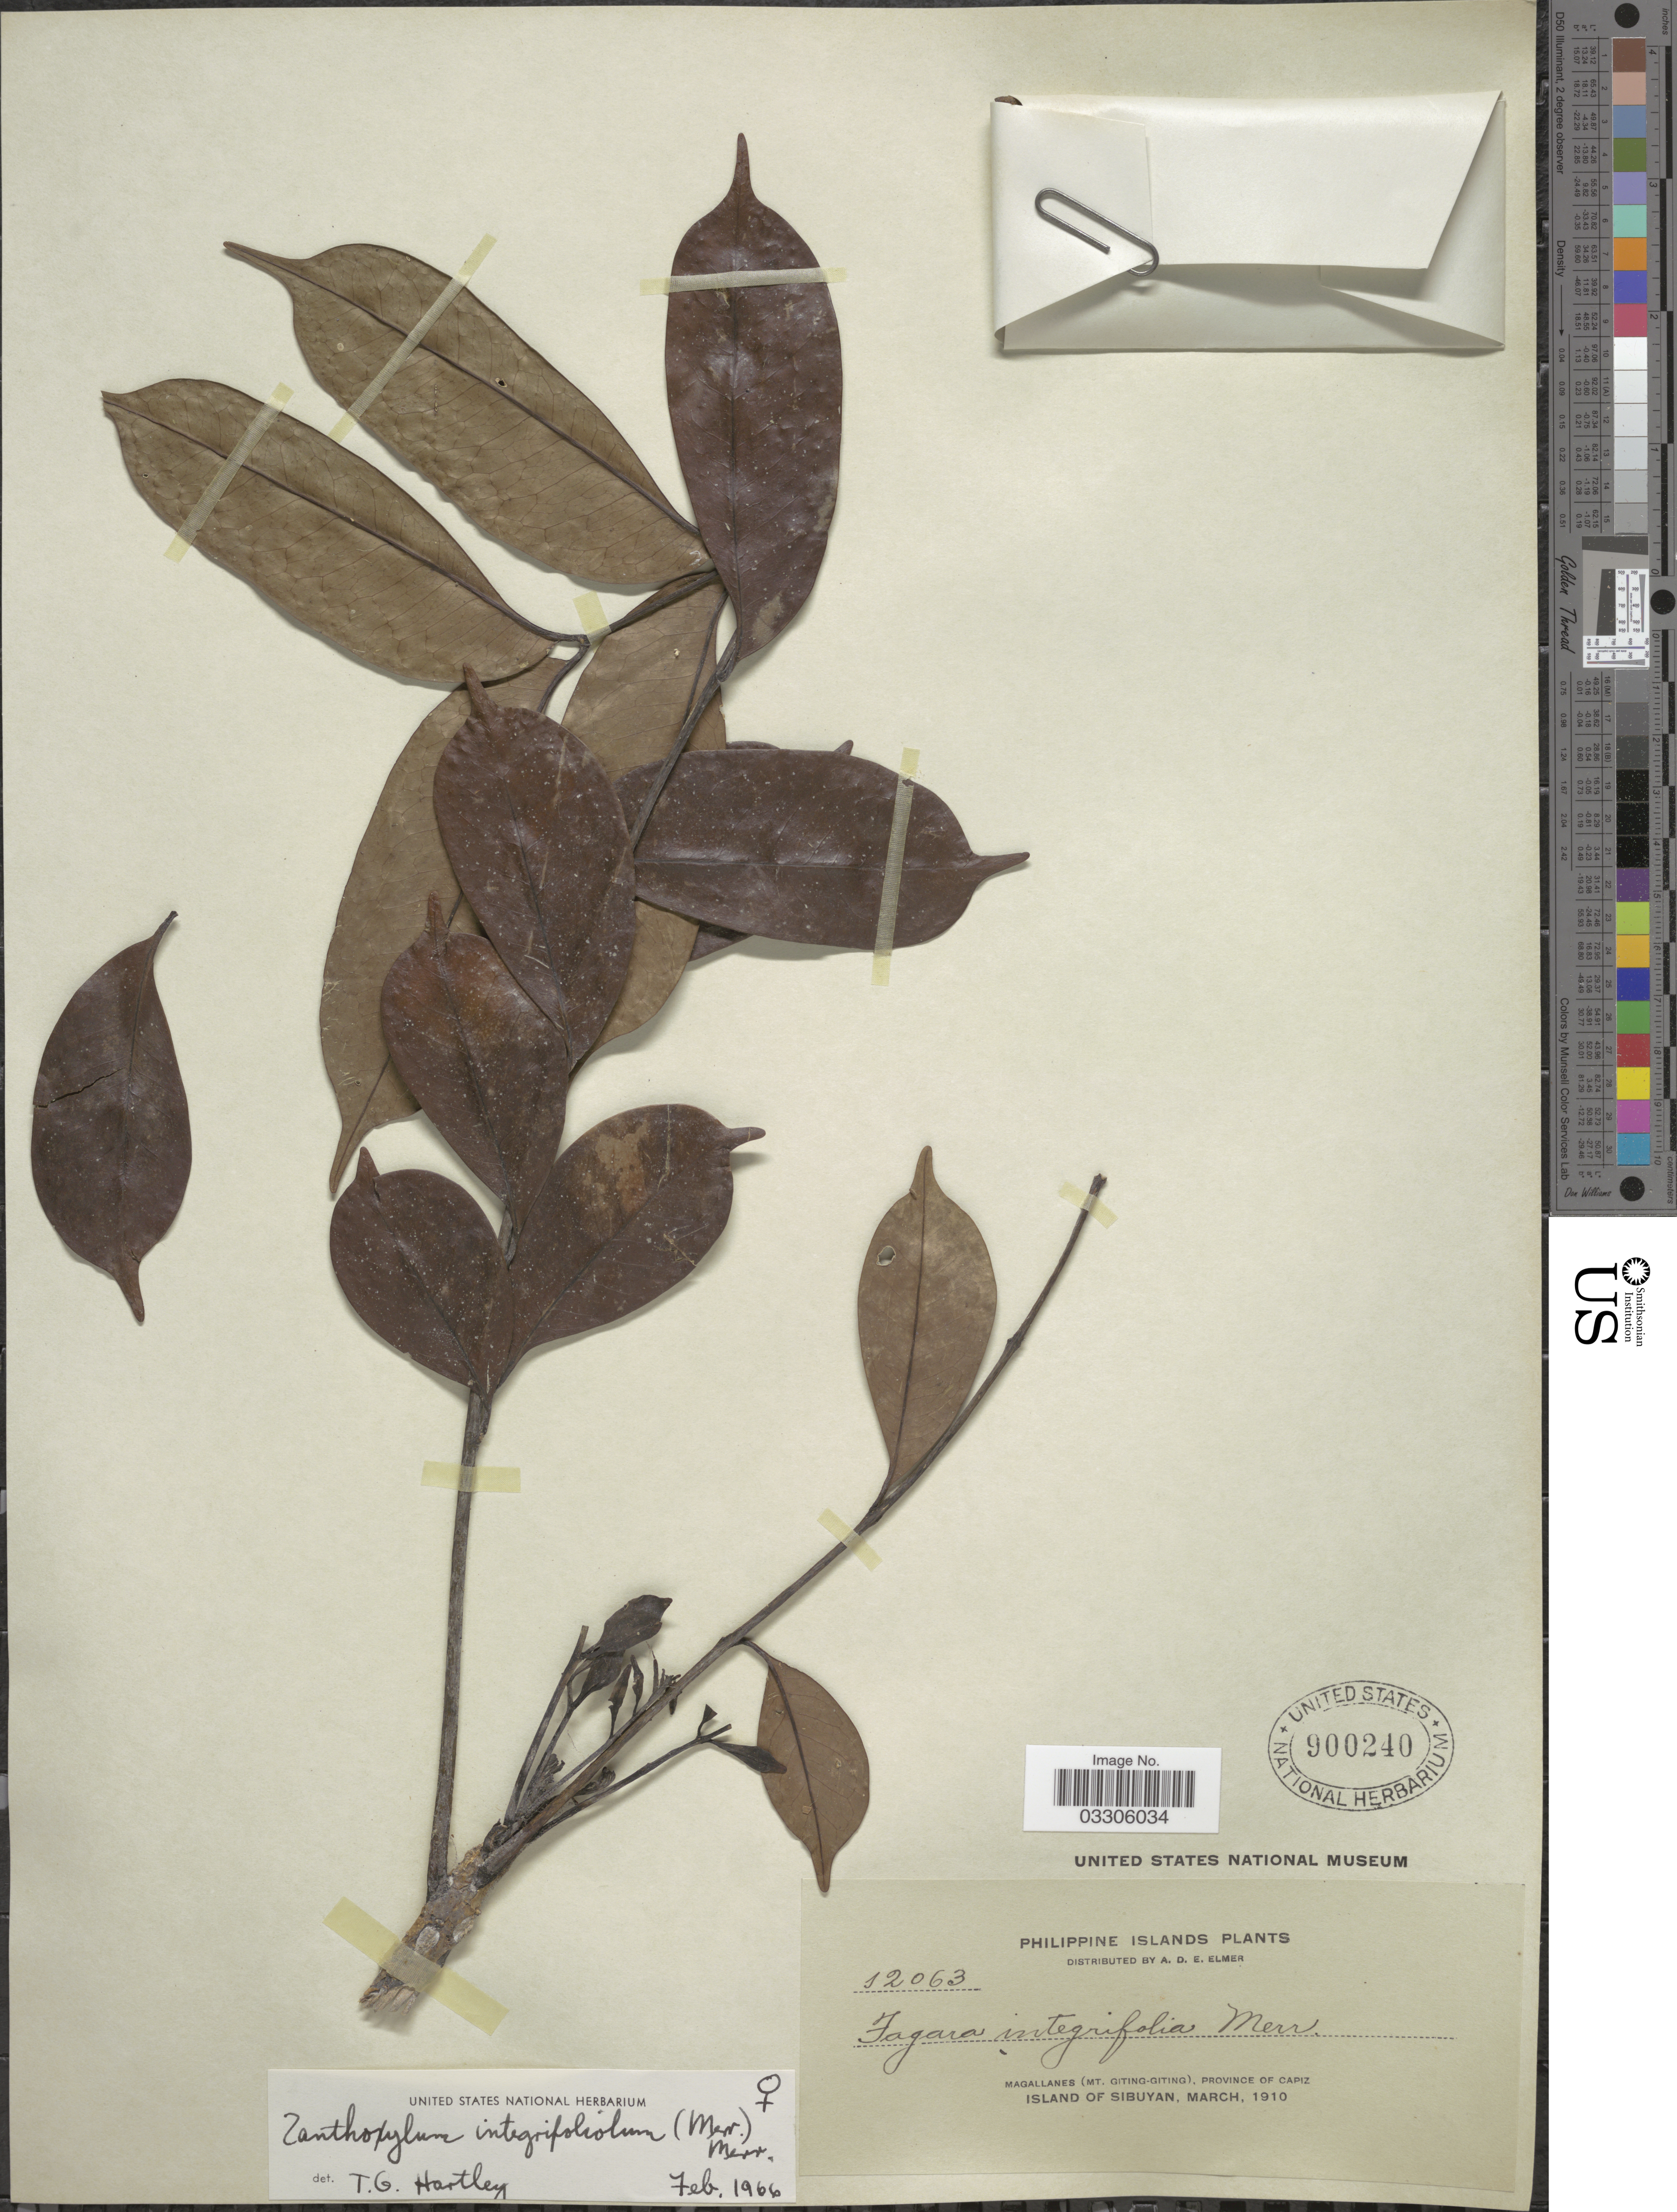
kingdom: Plantae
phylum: Tracheophyta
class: Magnoliopsida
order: Sapindales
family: Rutaceae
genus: Zanthoxylum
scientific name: Zanthoxylum integrifoliolum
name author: (Merr.) Merr.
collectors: A. D. E. Elmer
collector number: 12063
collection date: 1910-03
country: Philippines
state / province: Western Visayas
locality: Magallanes (Mt. Giting-Giting), Province of Capiz, Island of Sibuyan.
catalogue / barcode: US 900240